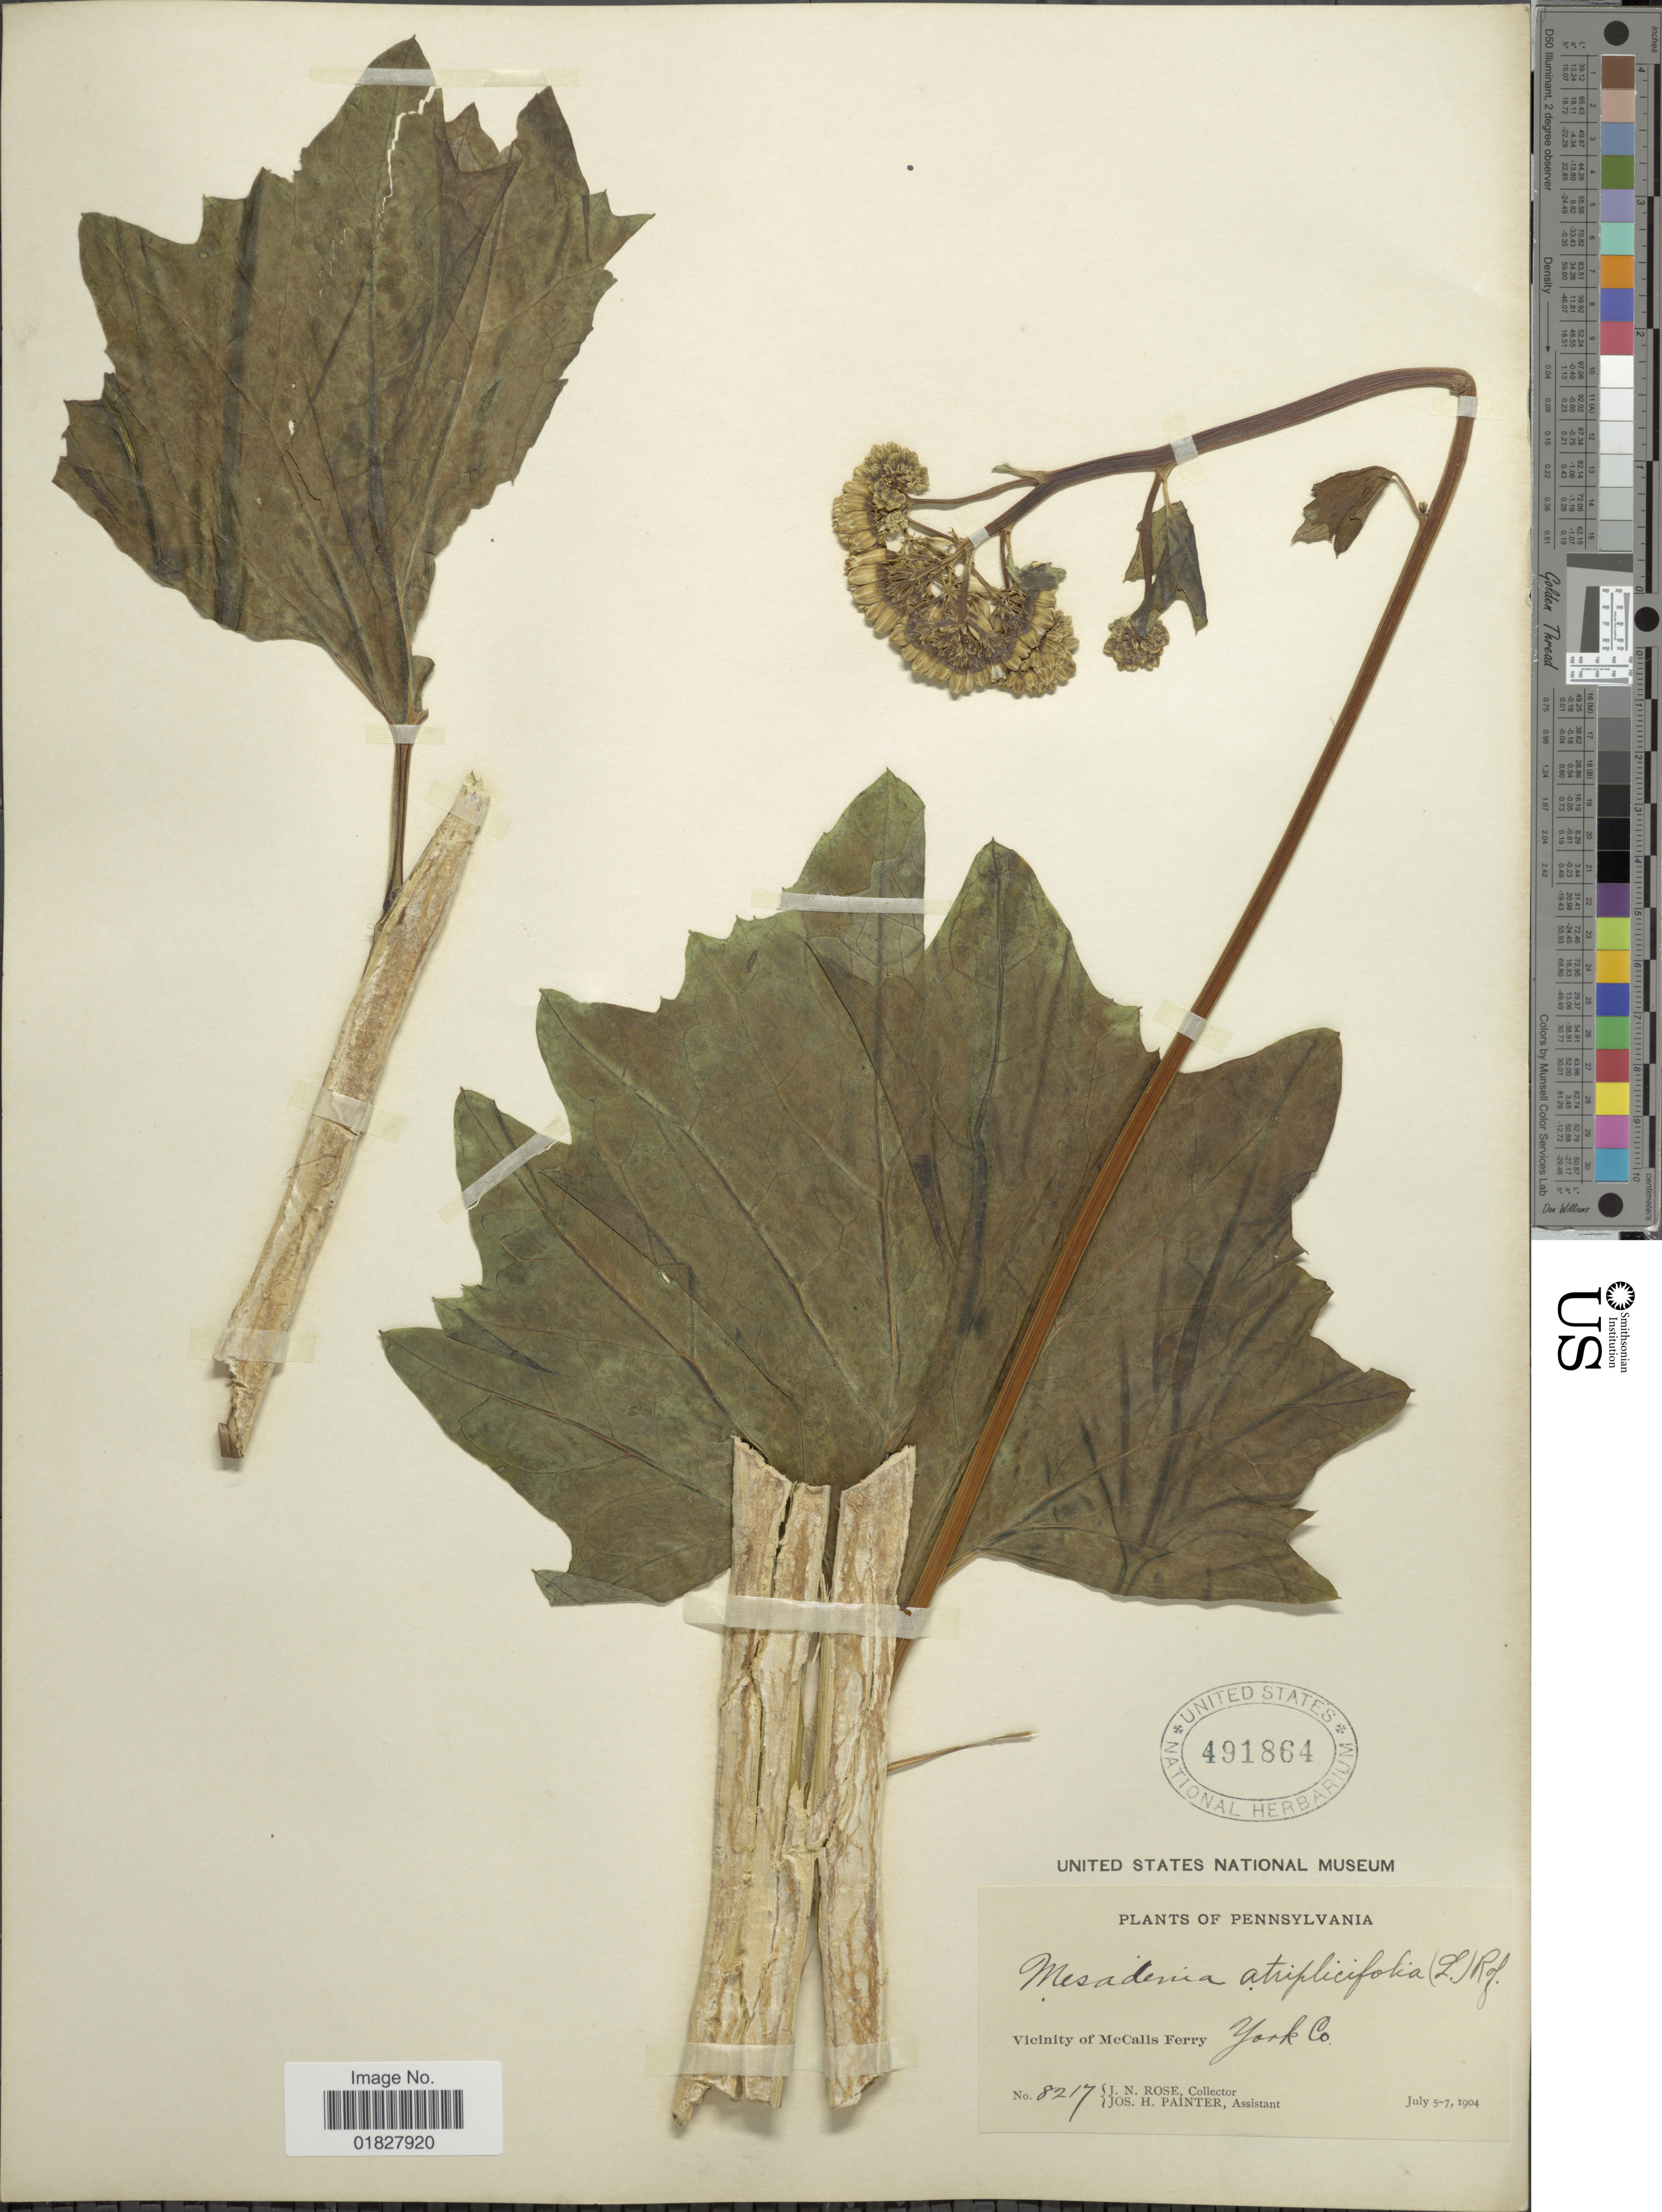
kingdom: Plantae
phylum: Tracheophyta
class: Magnoliopsida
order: Asterales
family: Asteraceae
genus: Arnoglossum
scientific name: Arnoglossum atriplicifolium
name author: (L.) H. Rob.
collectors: J. N. Rose & J. H. Painter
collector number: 8217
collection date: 1904-07-05/1904-07-07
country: United States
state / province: Pennsylvania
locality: Vicinity of McCalls Ferry, York Co.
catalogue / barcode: US 491864